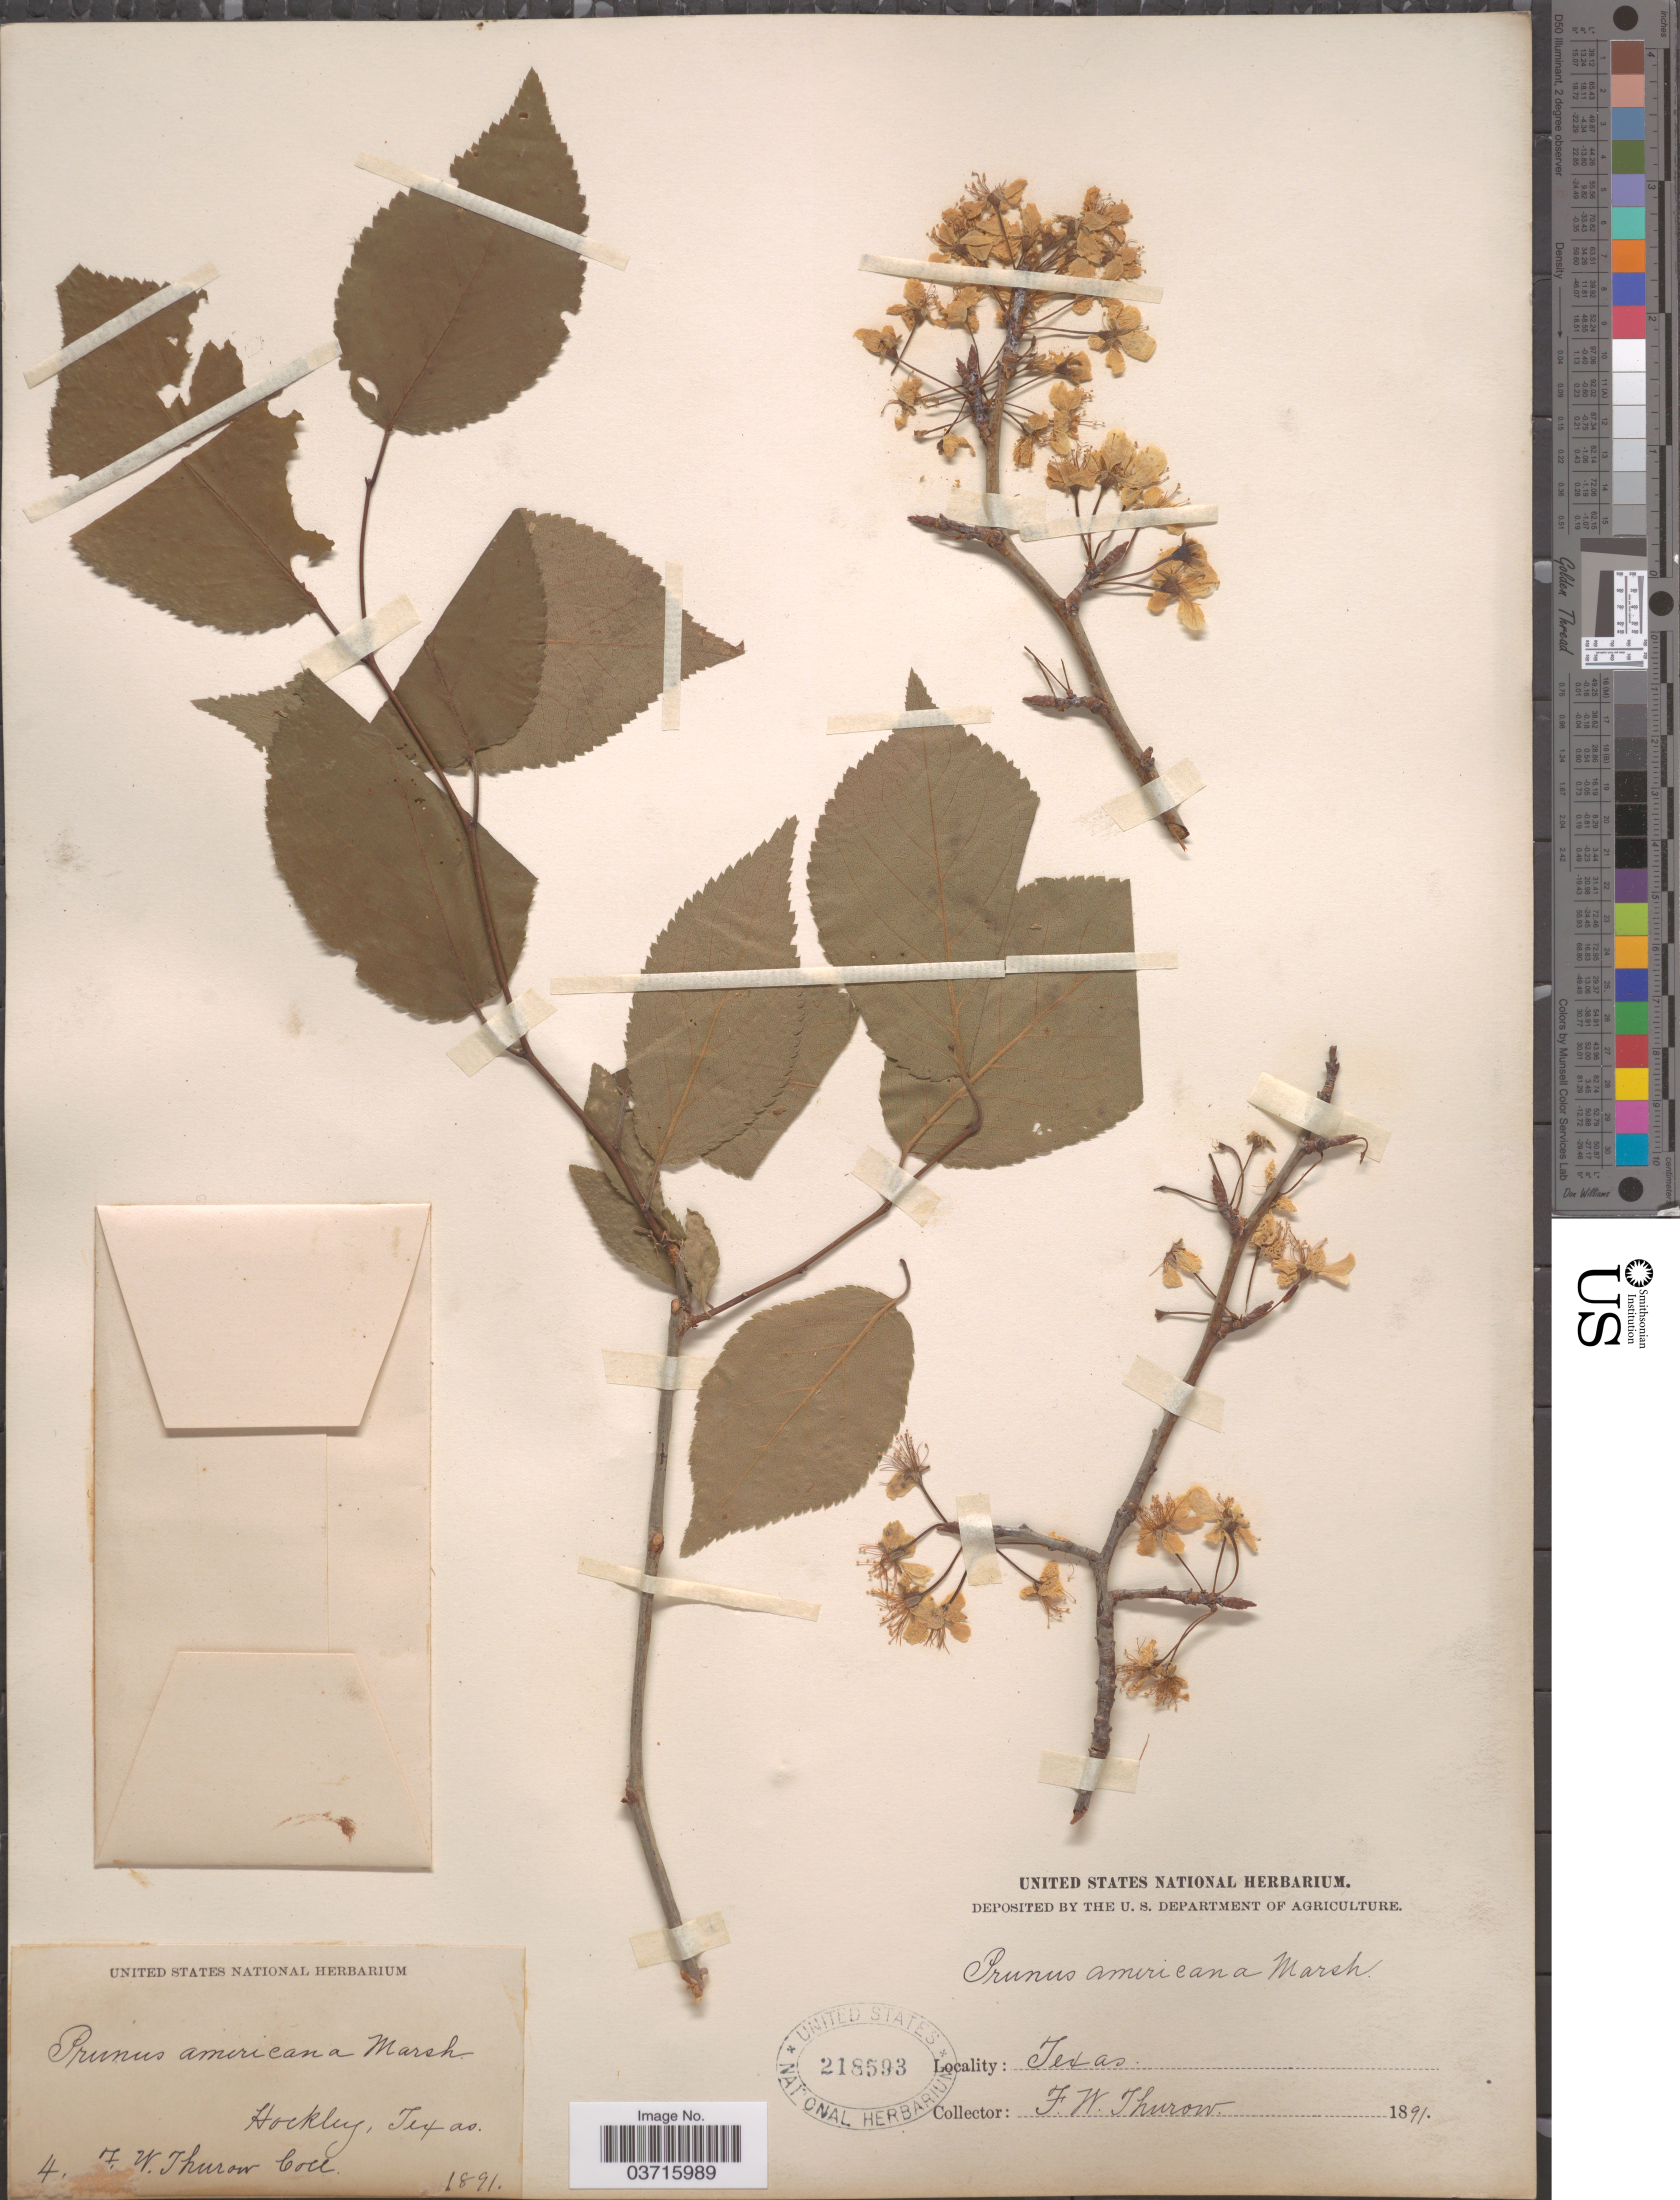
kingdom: Plantae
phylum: Tracheophyta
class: Magnoliopsida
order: Rosales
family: Rosaceae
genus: Prunus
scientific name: Prunus mexicana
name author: S. Watson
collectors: F. W. Thurow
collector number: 4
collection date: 1891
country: United States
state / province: Texas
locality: Hockley.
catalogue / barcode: US 218593